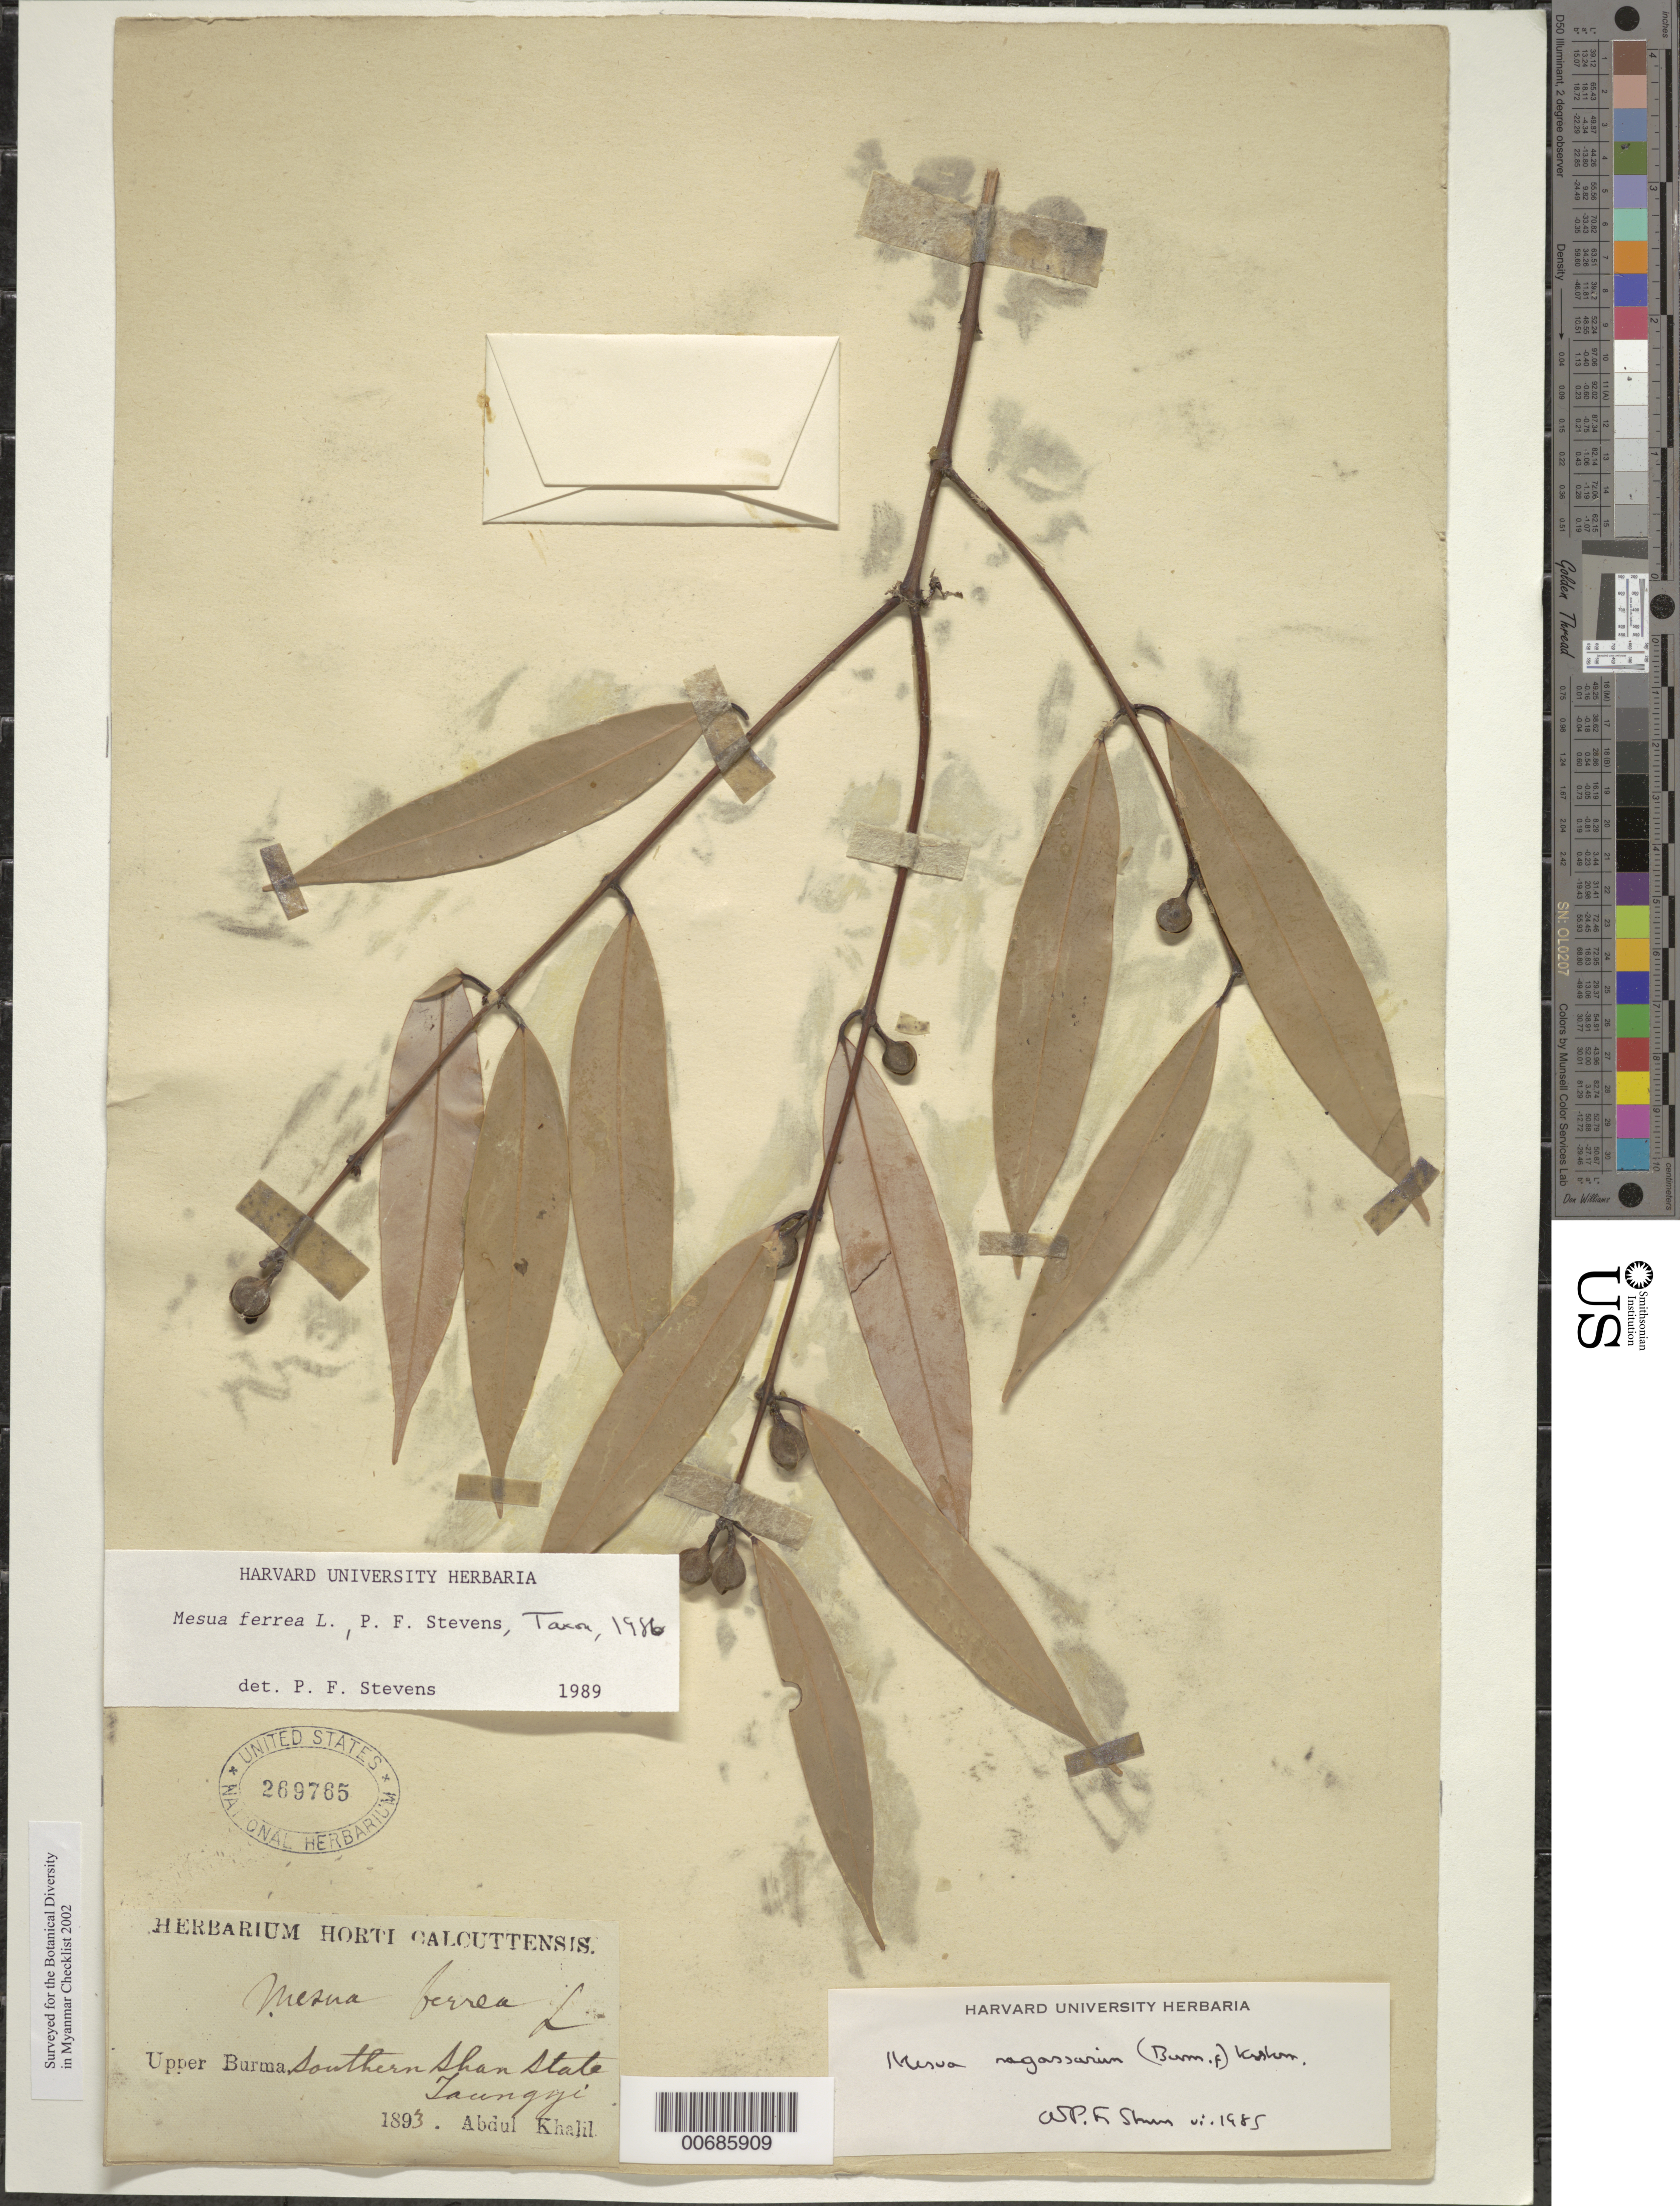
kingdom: Plantae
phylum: Tracheophyta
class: Magnoliopsida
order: Malpighiales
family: Calophyllaceae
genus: Mesua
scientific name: Mesua ferrea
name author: L.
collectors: A. Khalil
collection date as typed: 1893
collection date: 1893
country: Myanmar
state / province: Shan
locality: Southern Shan States, Taungyi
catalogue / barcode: US 269765